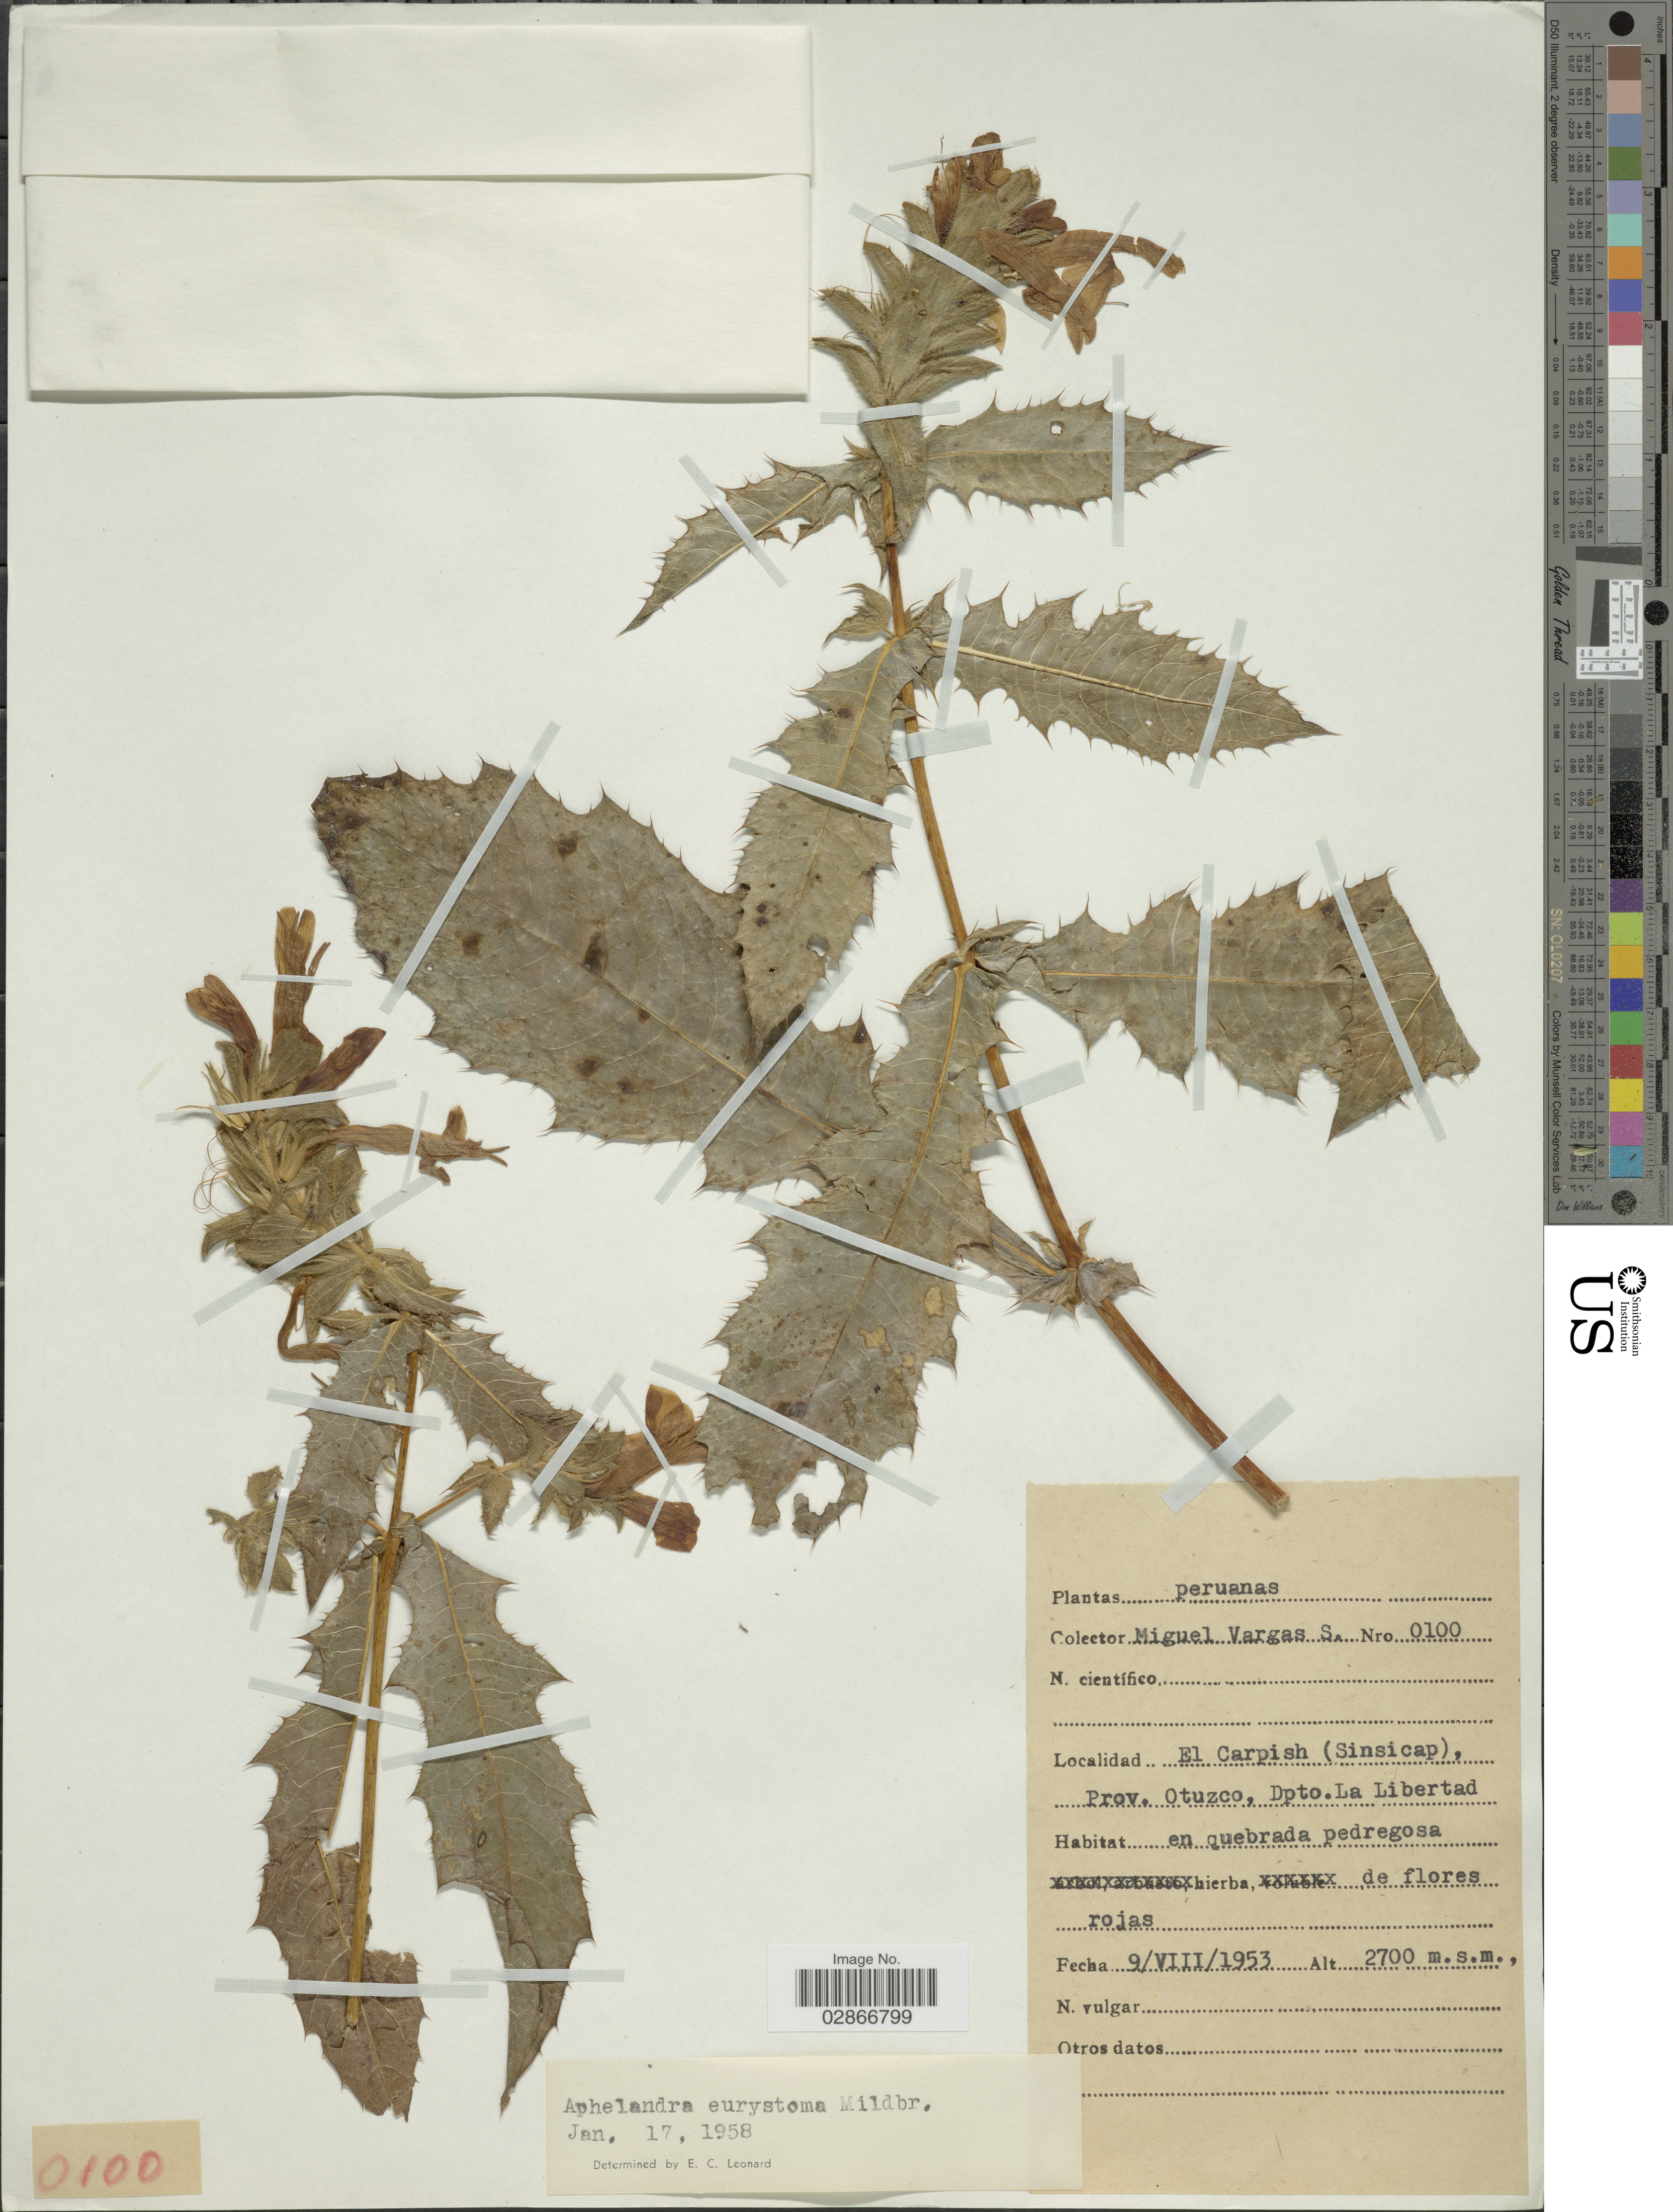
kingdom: Plantae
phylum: Tracheophyta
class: Magnoliopsida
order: Lamiales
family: Acanthaceae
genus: Aphelandra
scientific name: Aphelandra eurystoma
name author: Mildbr.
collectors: M. Vargas S.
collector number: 0100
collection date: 1953-08-09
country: Peru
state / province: La Libertad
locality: El Carpish (Sinsicap), Prov. Otuzco, Dept. La Libertad.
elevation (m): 2700